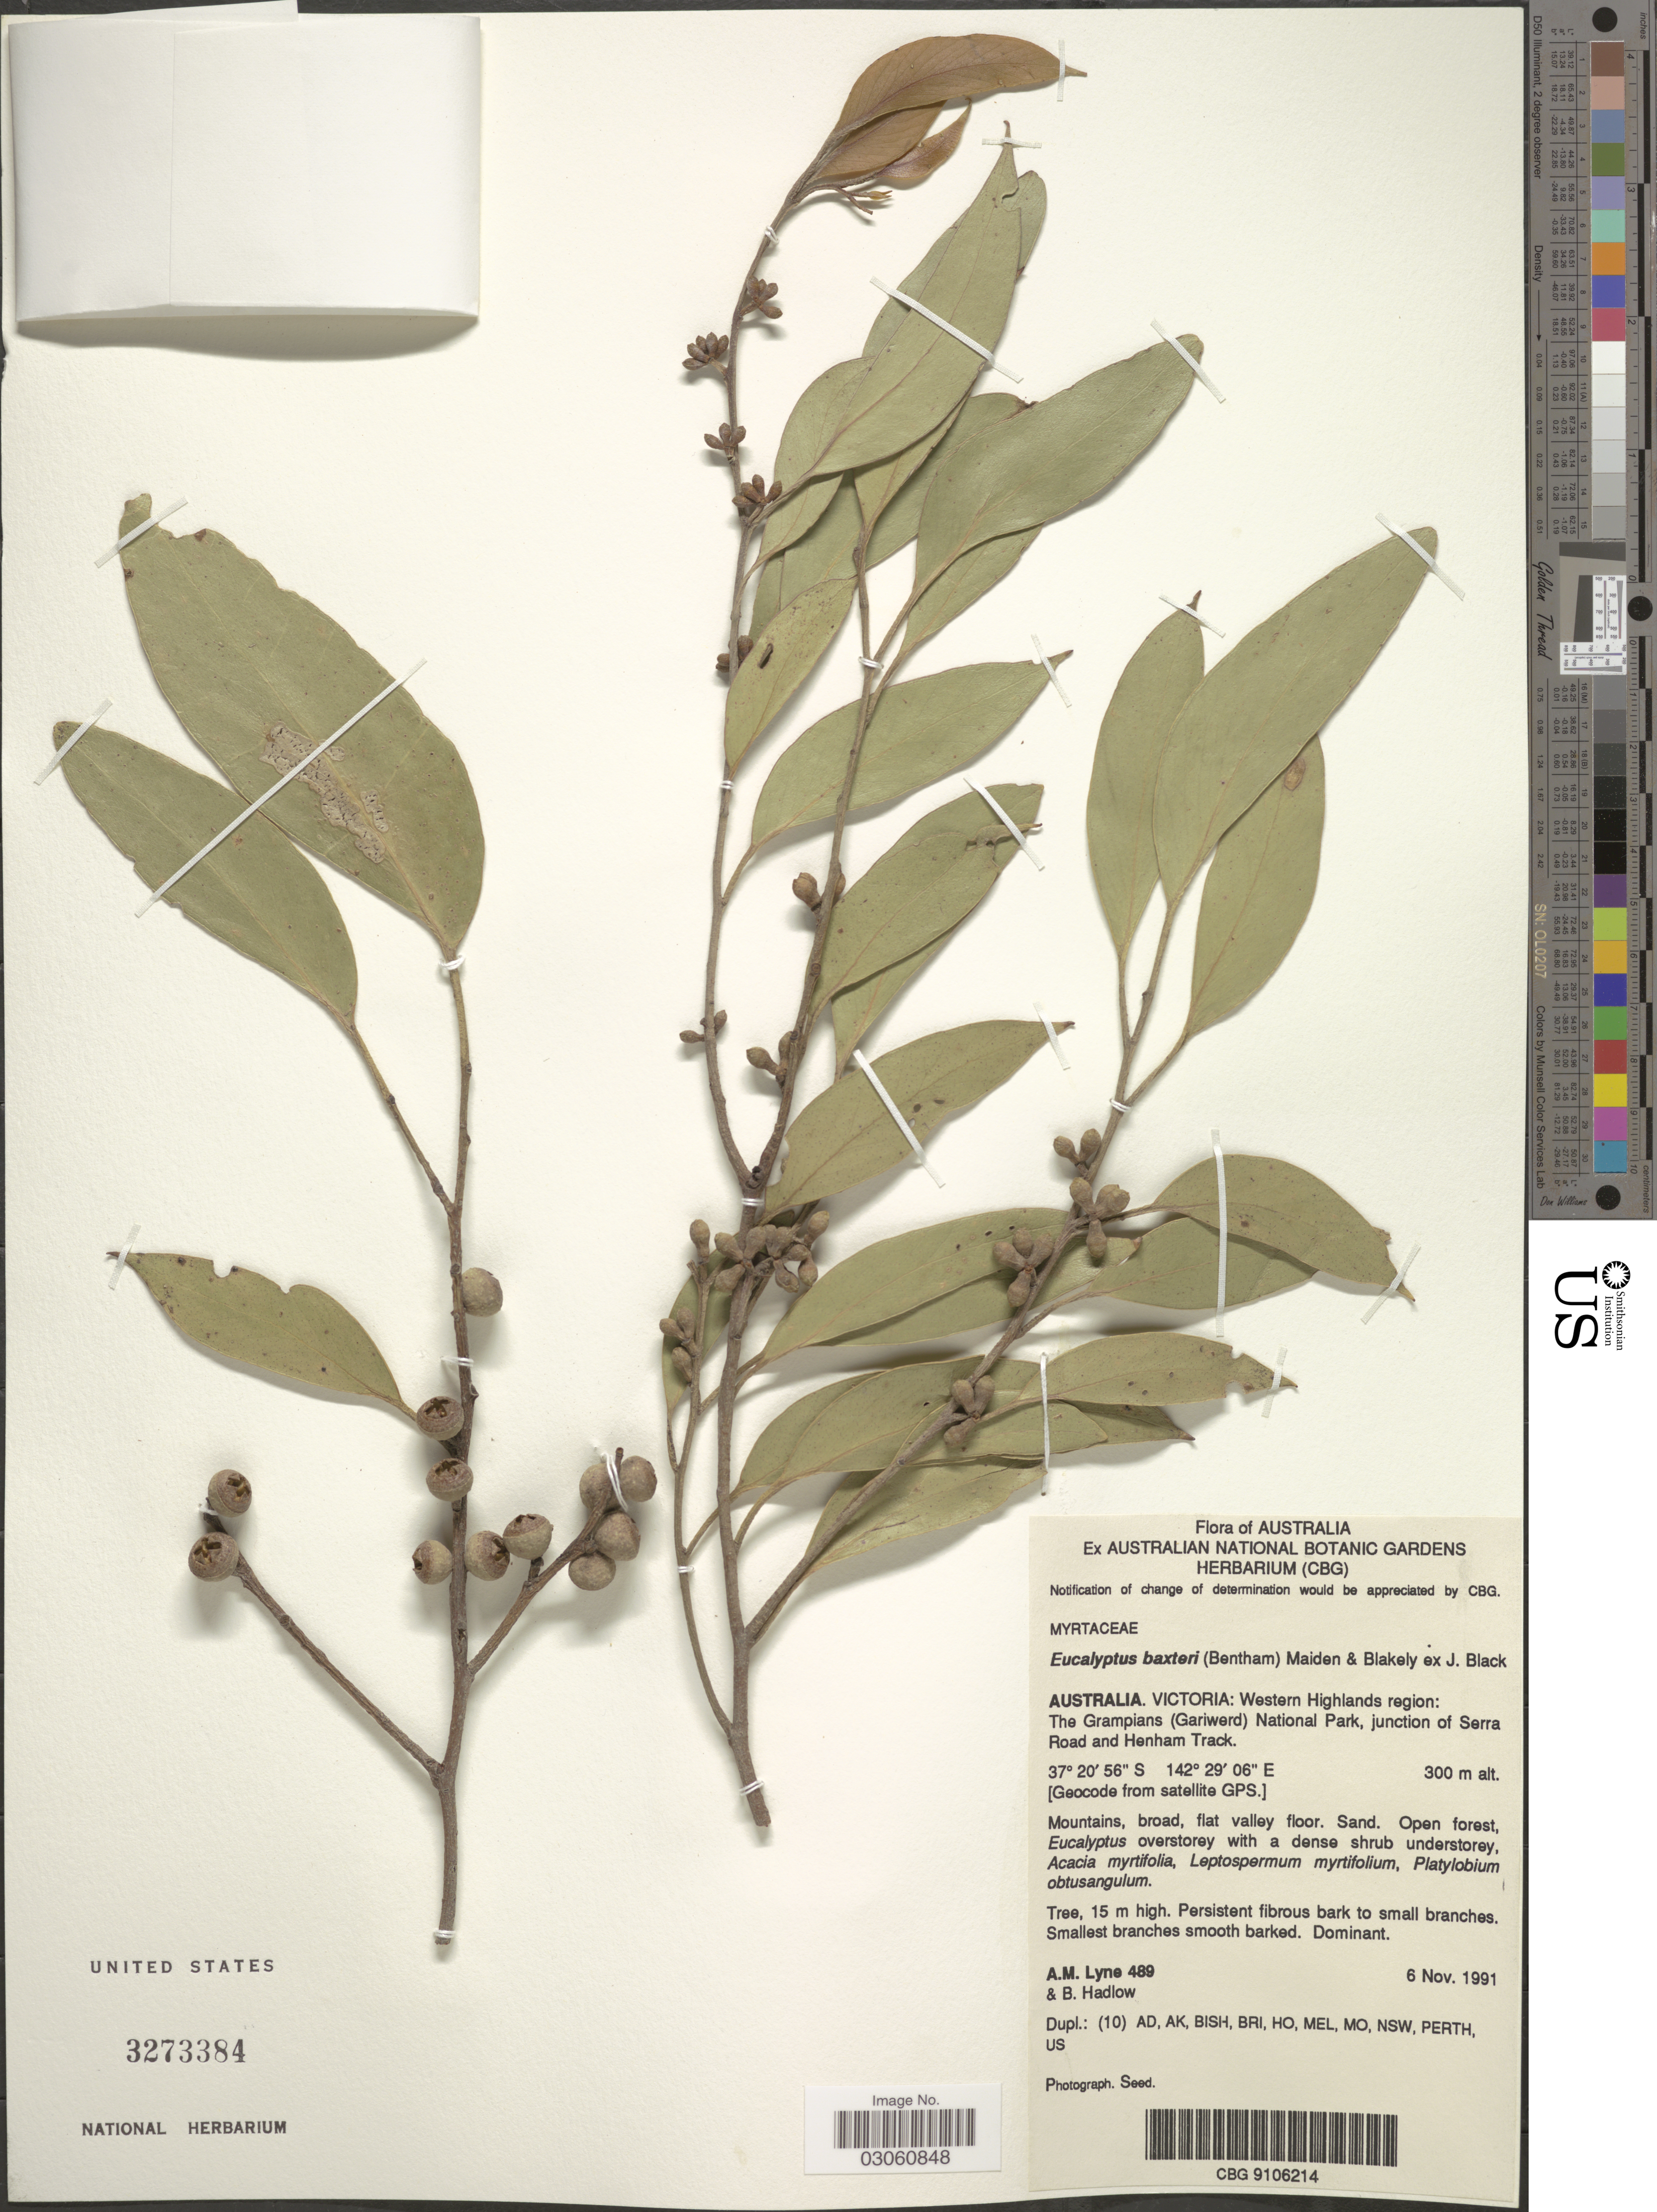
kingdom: Plantae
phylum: Tracheophyta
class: Magnoliopsida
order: Myrtales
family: Myrtaceae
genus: Eucalyptus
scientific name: Eucalyptus baxteri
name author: (Benth.) J.M. Black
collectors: A. Lyne & B. Hadlow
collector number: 489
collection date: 1991-11-06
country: Australia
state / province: Victoria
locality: Victoria: Western Highlands region: The Grampians (Garwerd) National Park, junction of Serra Road and Henham Track.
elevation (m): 300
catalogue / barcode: US 3273384